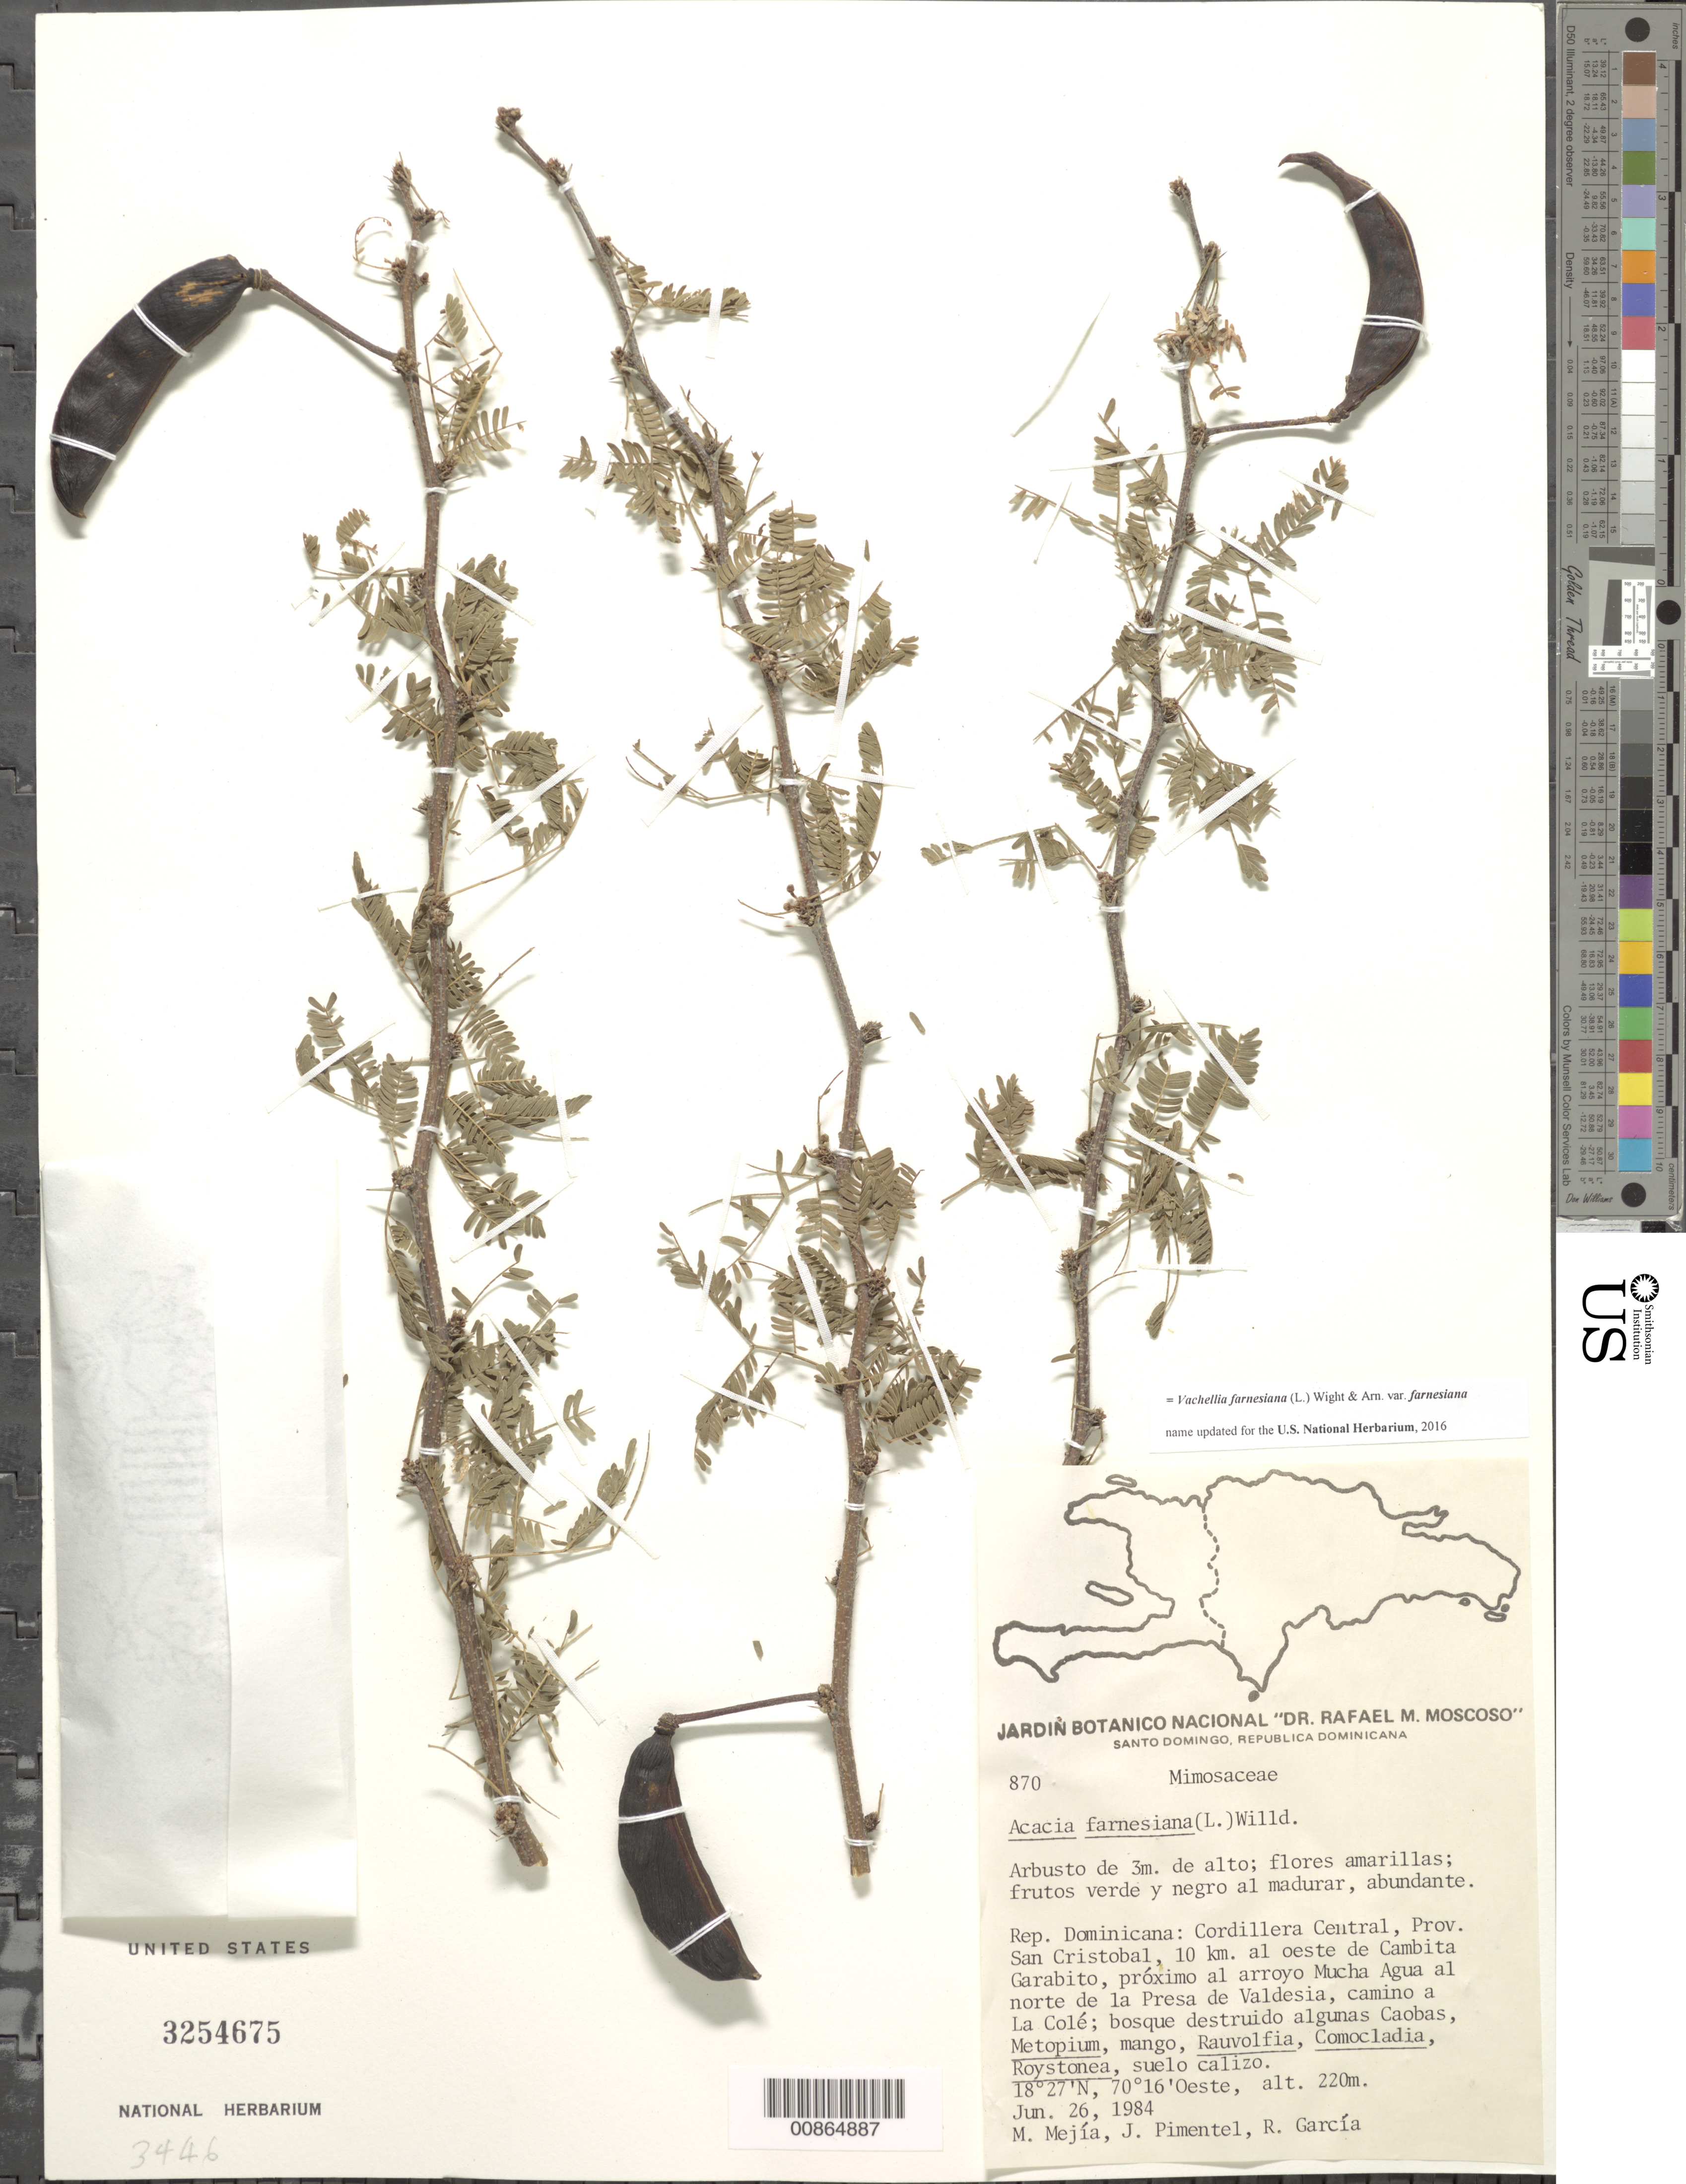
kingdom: Plantae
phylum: Tracheophyta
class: Magnoliopsida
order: Fabales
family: Fabaceae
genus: Vachellia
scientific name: Vachellia farnesiana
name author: (L.) Wight & Arn.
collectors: M. Mejia, J. Pimentel & R. G. García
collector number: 870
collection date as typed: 26 Jun 1984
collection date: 1984-06-26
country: Dominican Republic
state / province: San Cristobal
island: Hispaniola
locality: Cordillera Central, 10 km al oeste de Cambita Garabito, próximo al arroyo Mucha Agua al norte de la Presa de Valdesia, camino a La Colé.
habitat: Bosque destruido algunas Caobas, Metopium, mango, Rauvolfia, Comocladia, Roystonea, suelo calizo.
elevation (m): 220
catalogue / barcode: US 3254675